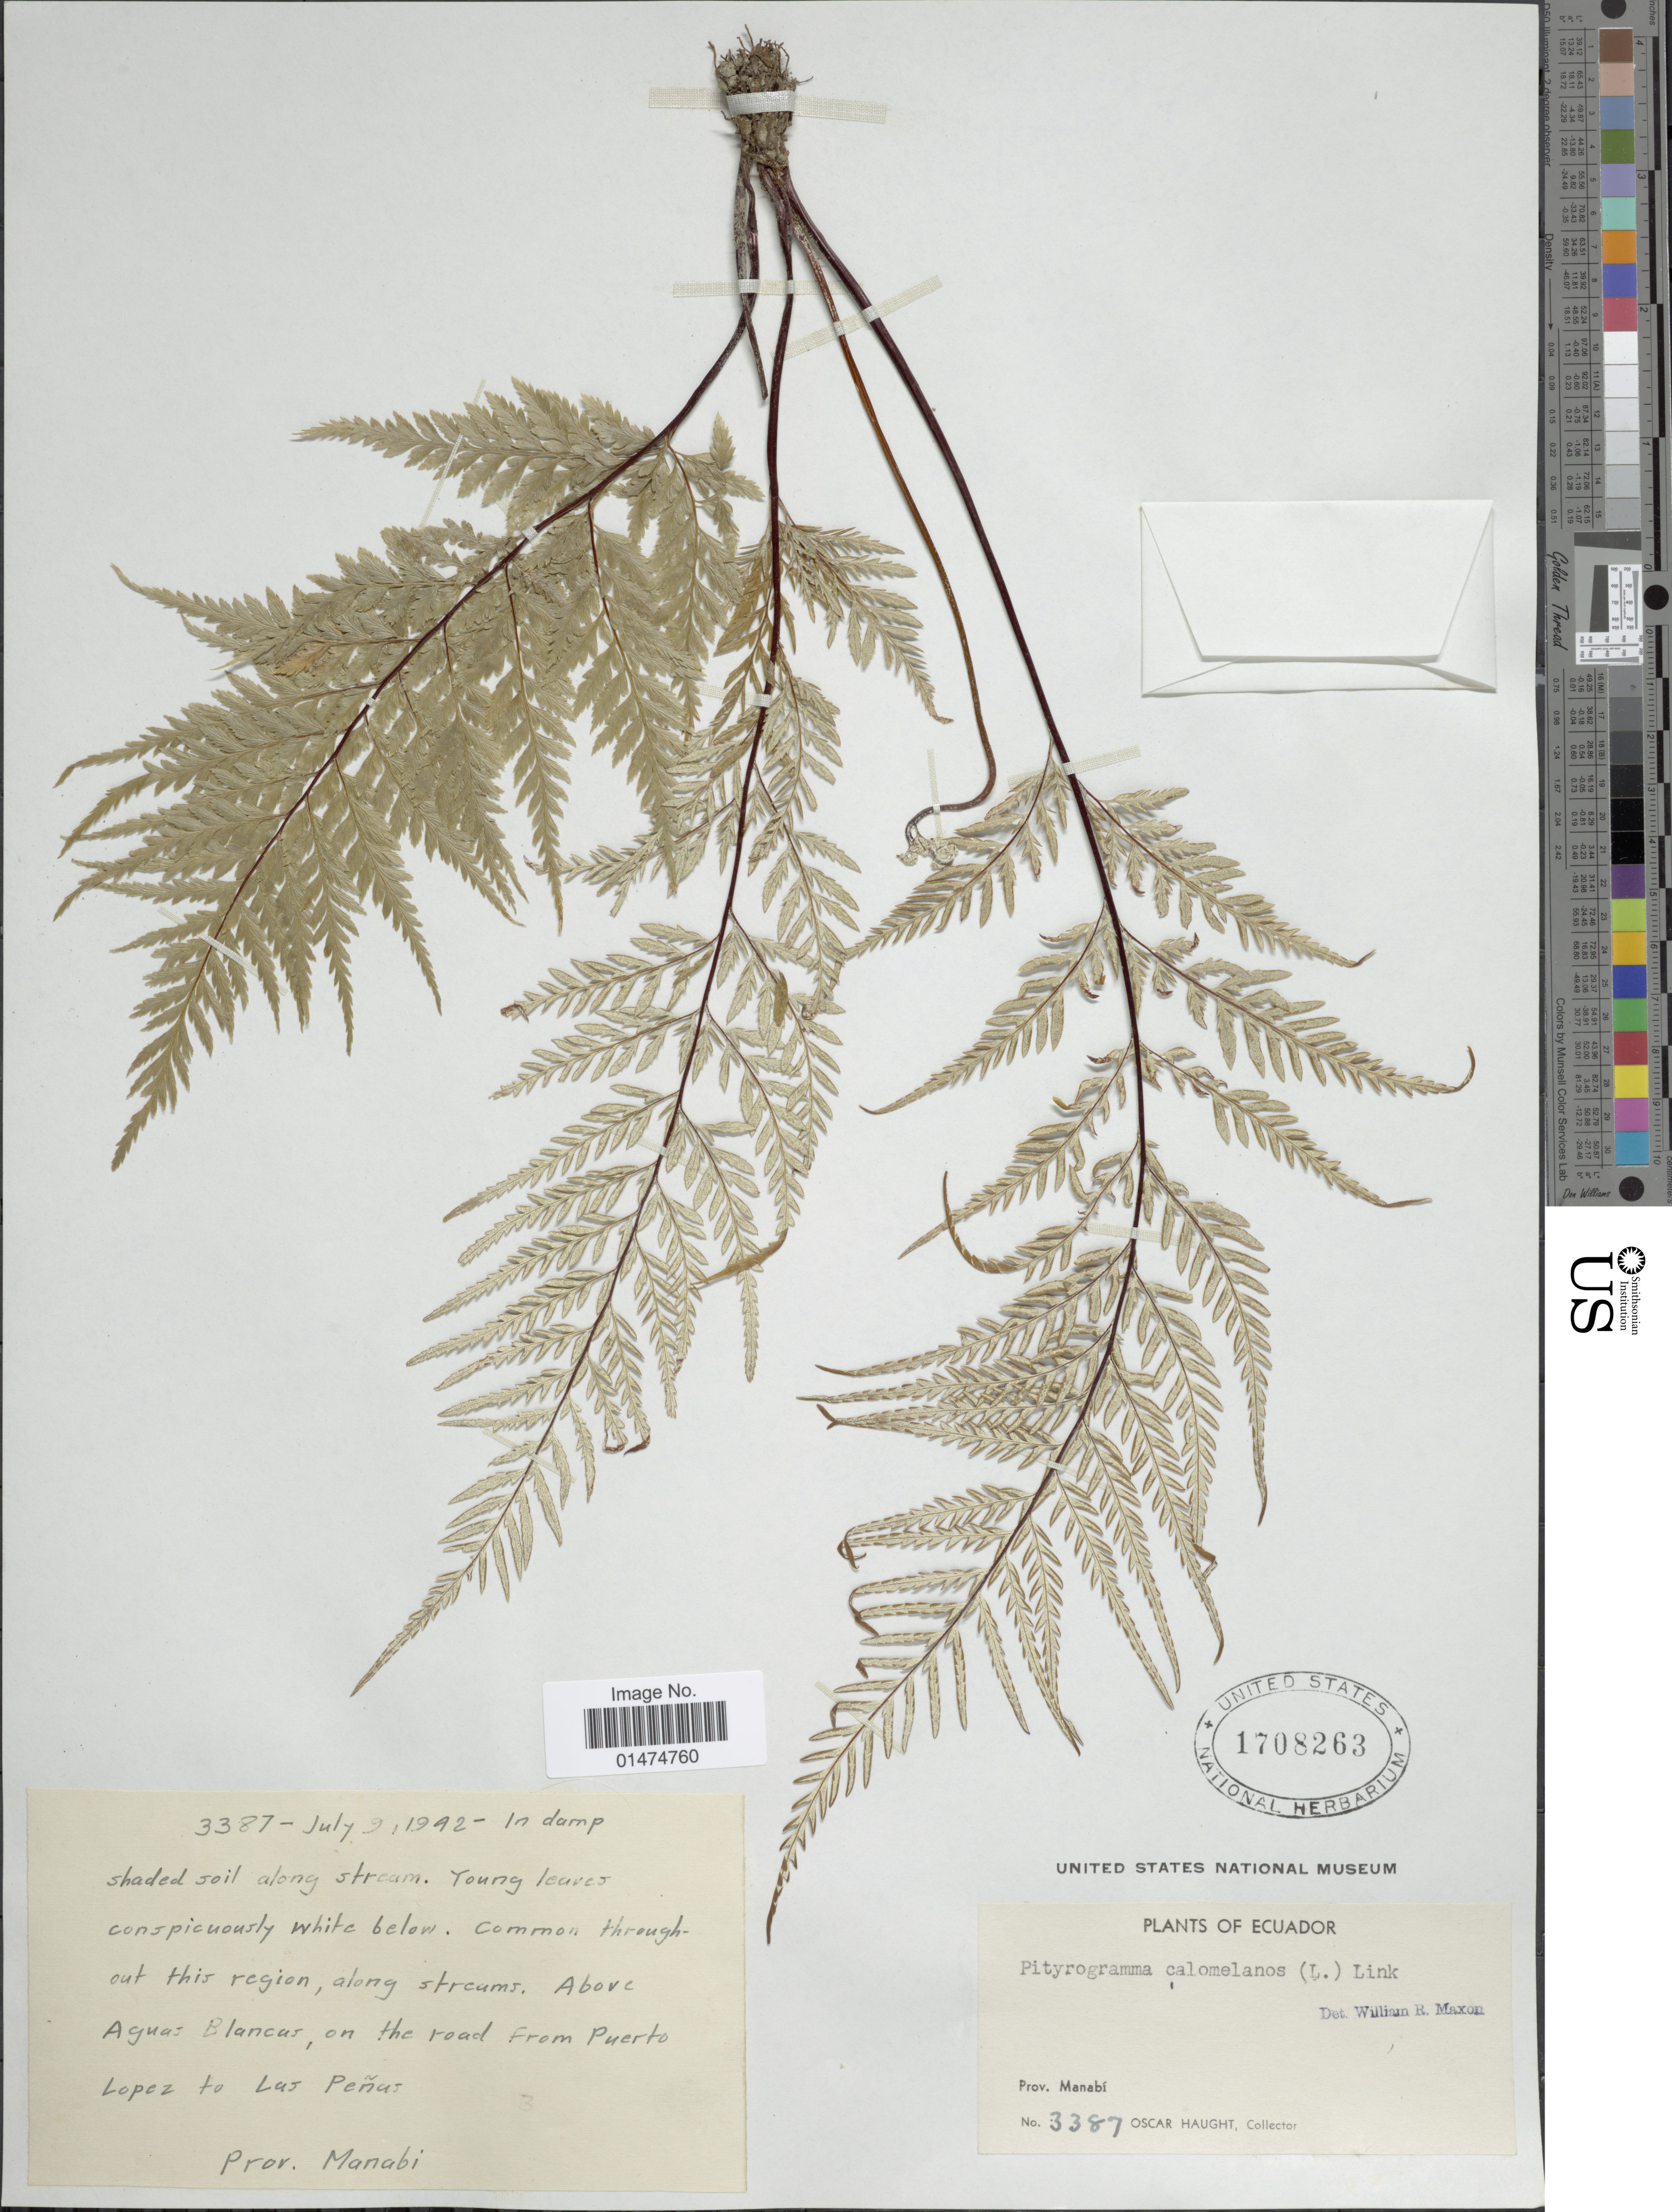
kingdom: Plantae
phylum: Tracheophyta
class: Polypodiopsida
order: Polypodiales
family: Pteridaceae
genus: Pityrogramma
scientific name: Pityrogramma calomelanos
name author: (L.) Link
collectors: O. L. Haught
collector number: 3387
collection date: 1942-07-09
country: Ecuador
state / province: Manabí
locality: Manabi.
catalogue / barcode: US 1708263